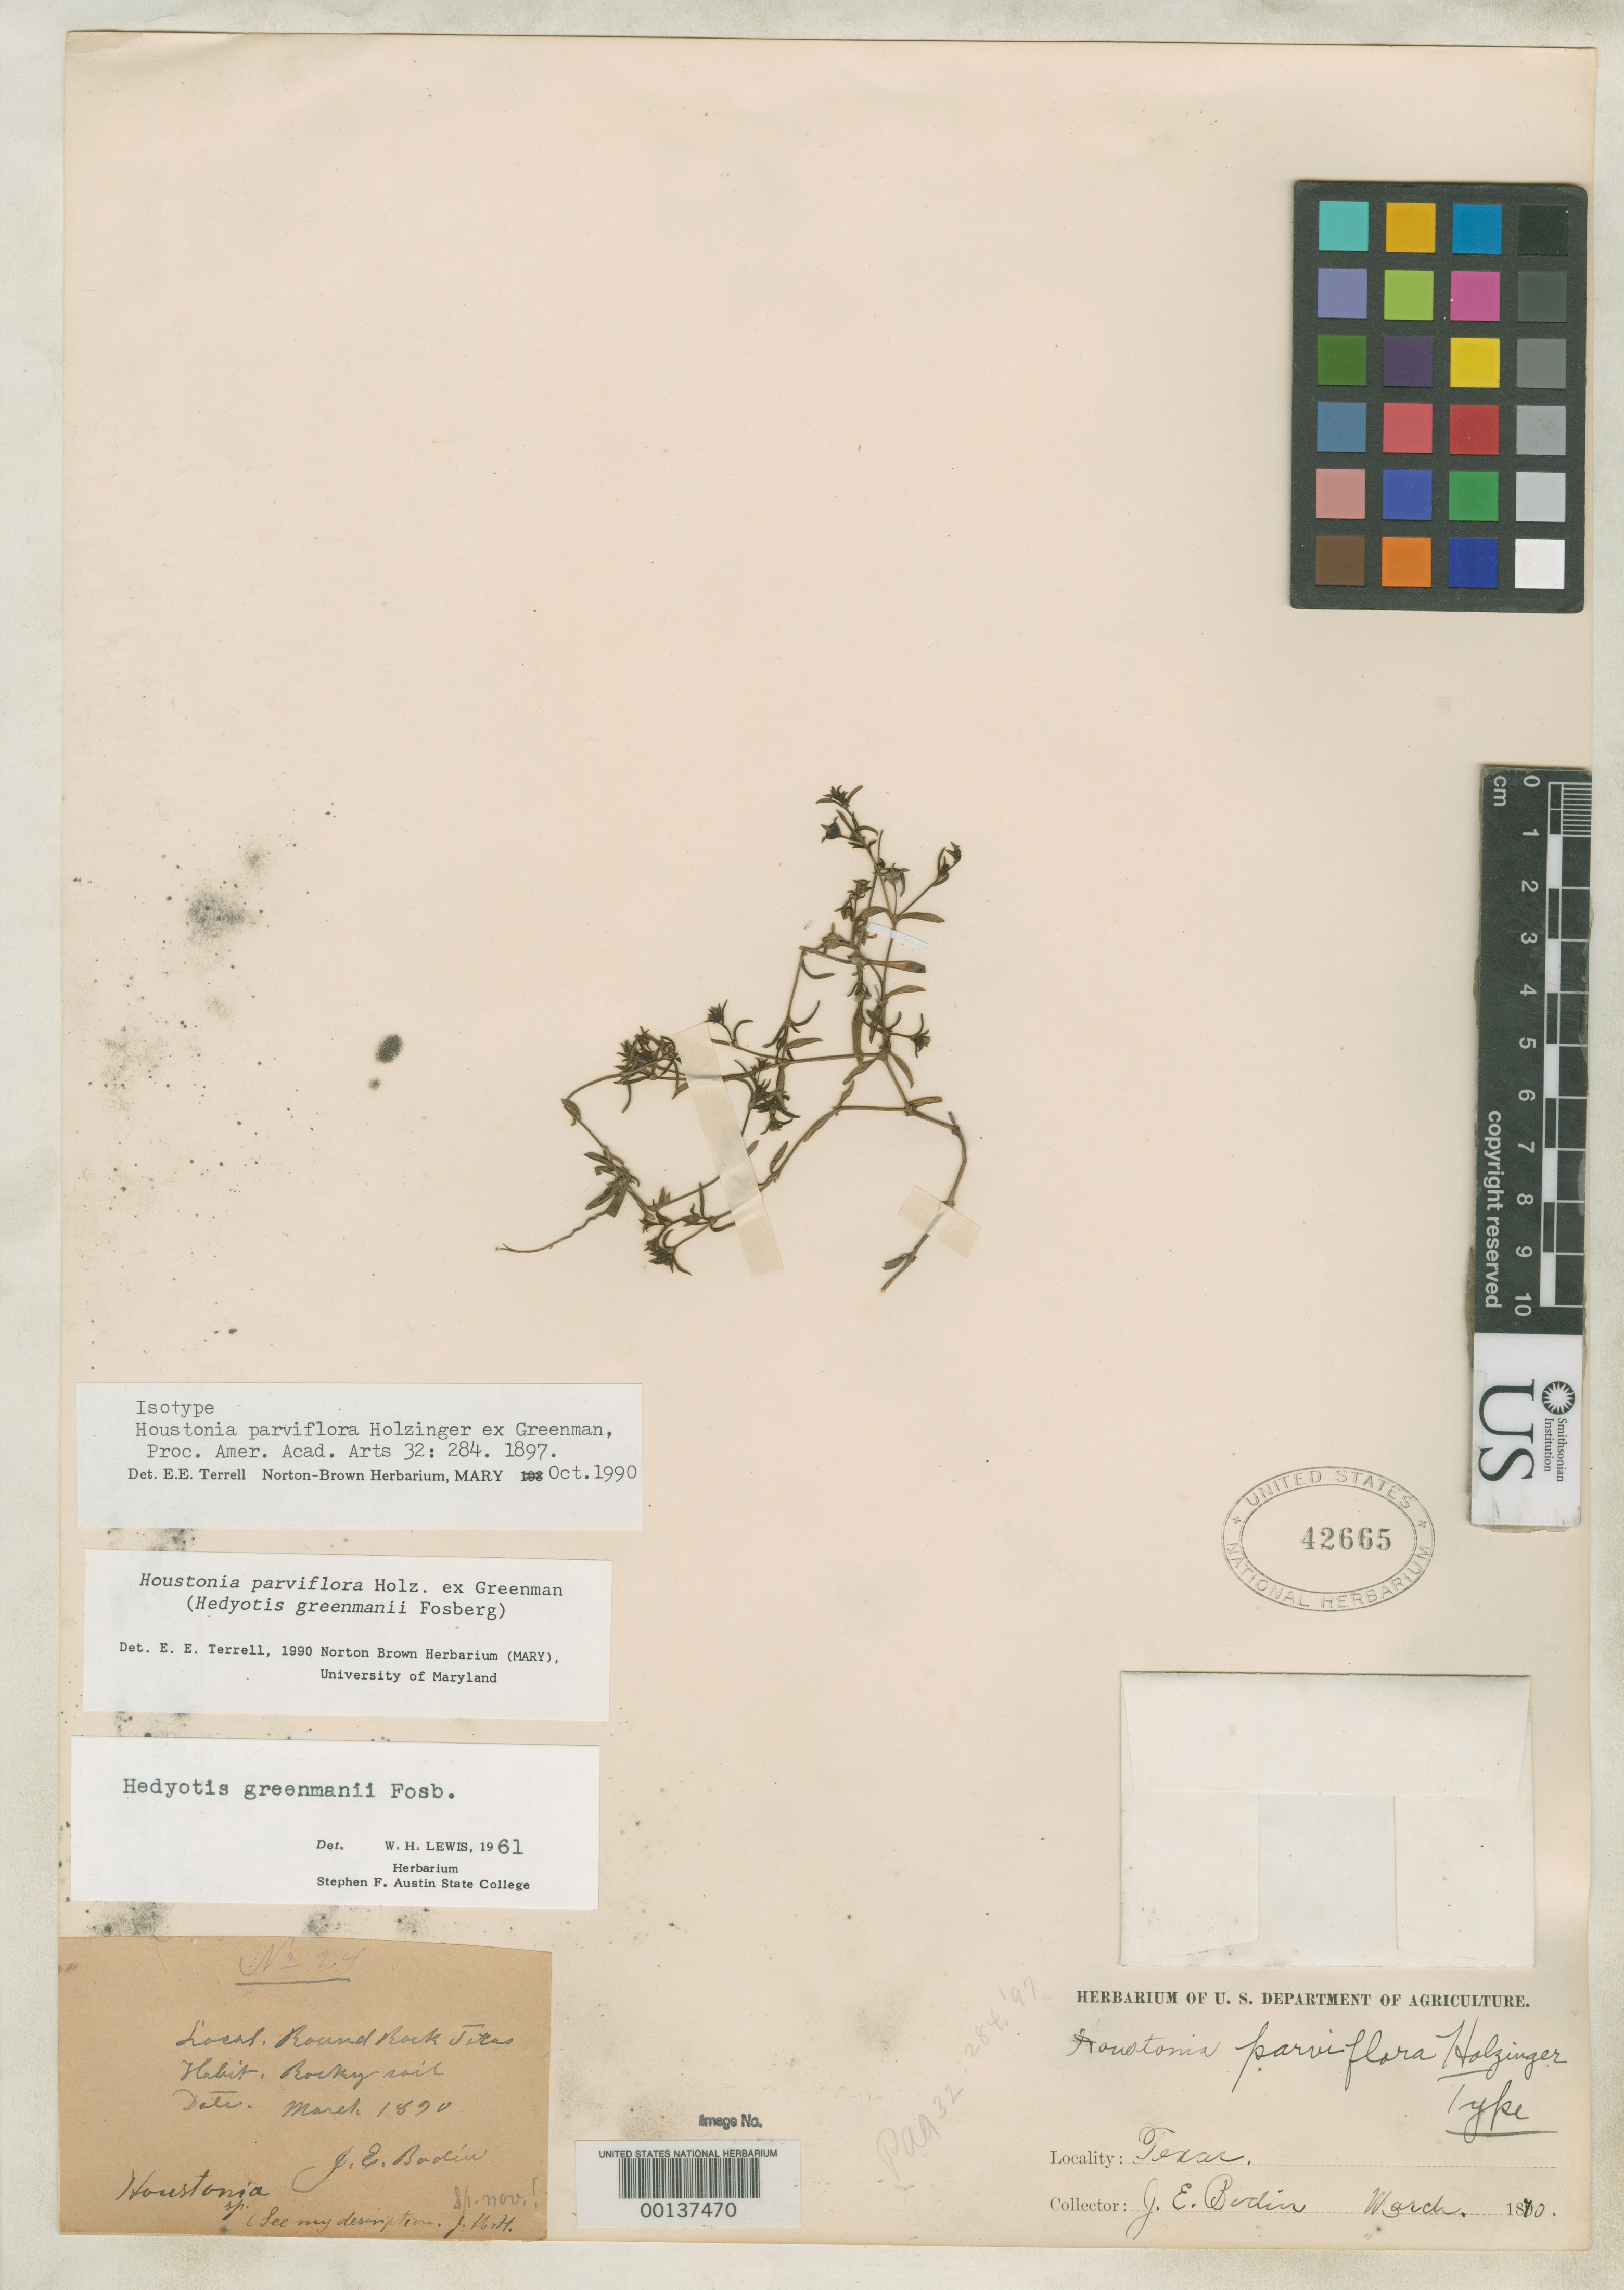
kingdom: Plantae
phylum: Tracheophyta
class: Magnoliopsida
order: Gentianales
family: Rubiaceae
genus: Houstonia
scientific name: Houstonia parviflora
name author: Holz. ex Greenm.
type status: Isotype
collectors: J. E. Bodin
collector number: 24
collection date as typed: Mar 1870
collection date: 1870-03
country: United States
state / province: Texas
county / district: Williamson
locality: Round rock.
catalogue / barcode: US 42665